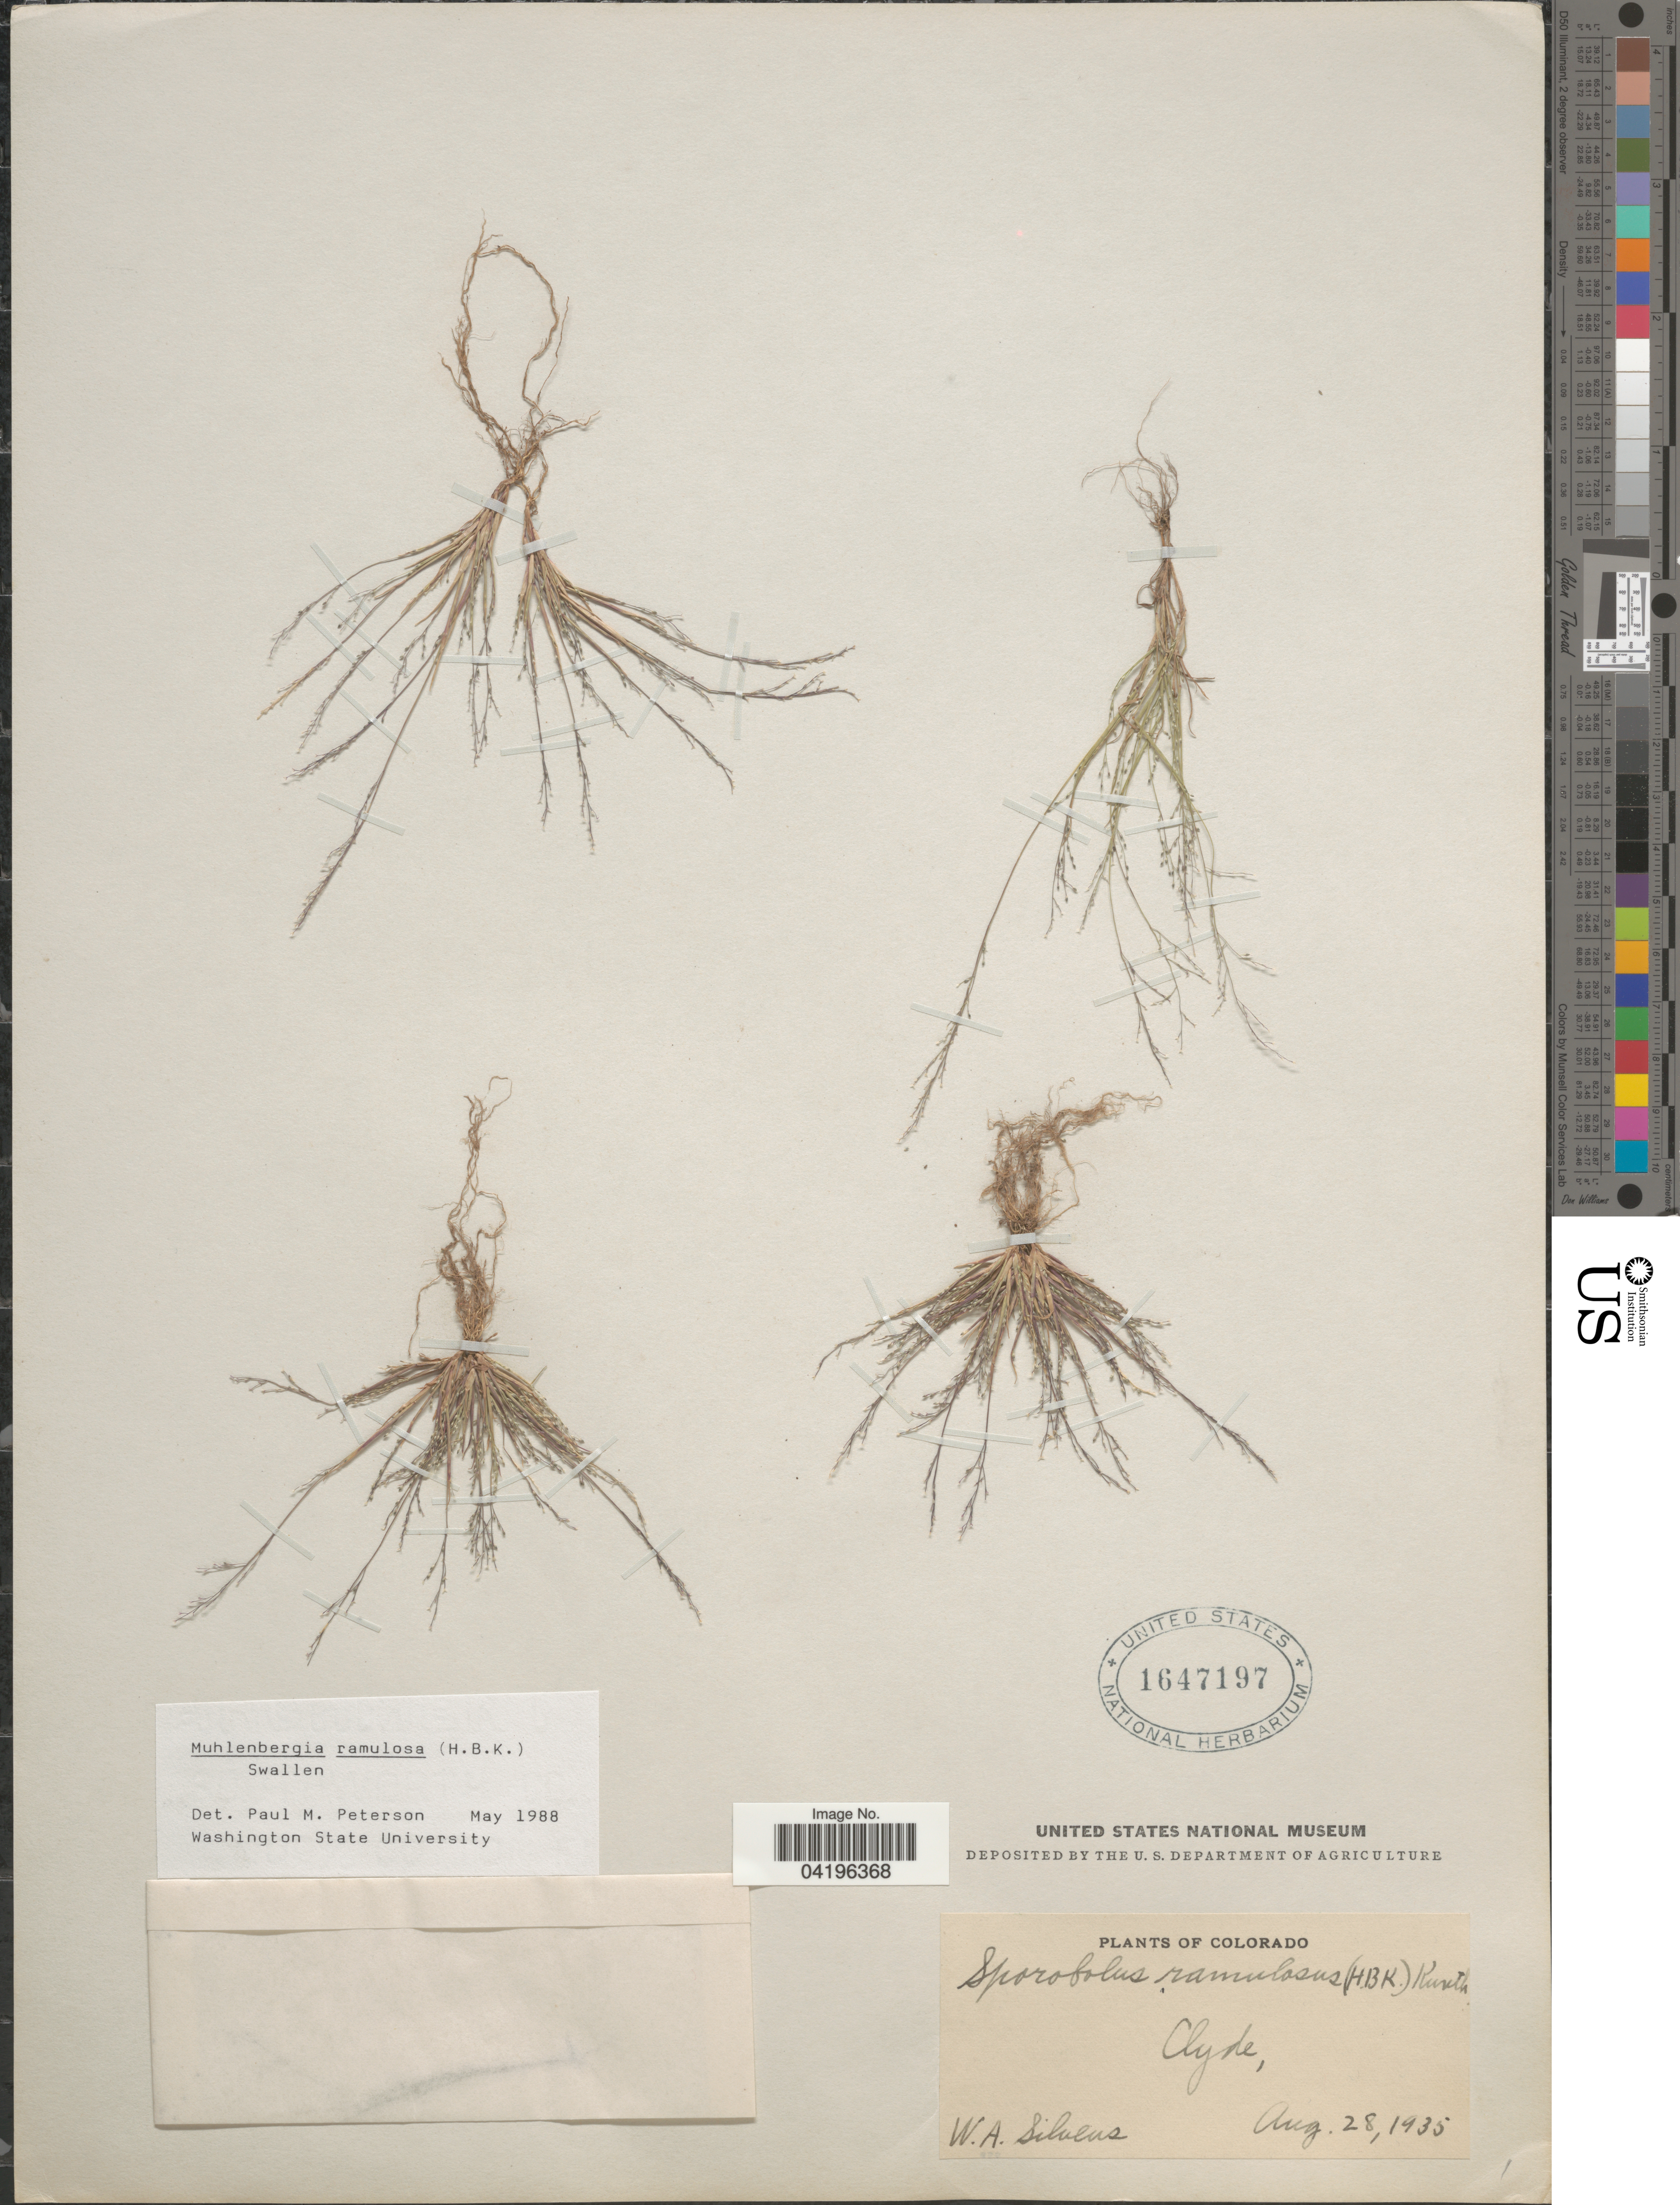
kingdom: Plantae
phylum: Tracheophyta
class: Liliopsida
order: Poales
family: Poaceae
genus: Muhlenbergia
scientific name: Muhlenbergia ramulosa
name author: (Kunth) Swallen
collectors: W. Silveus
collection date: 1935-08-28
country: United States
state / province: Colorado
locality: Clyde.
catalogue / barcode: US 1647197